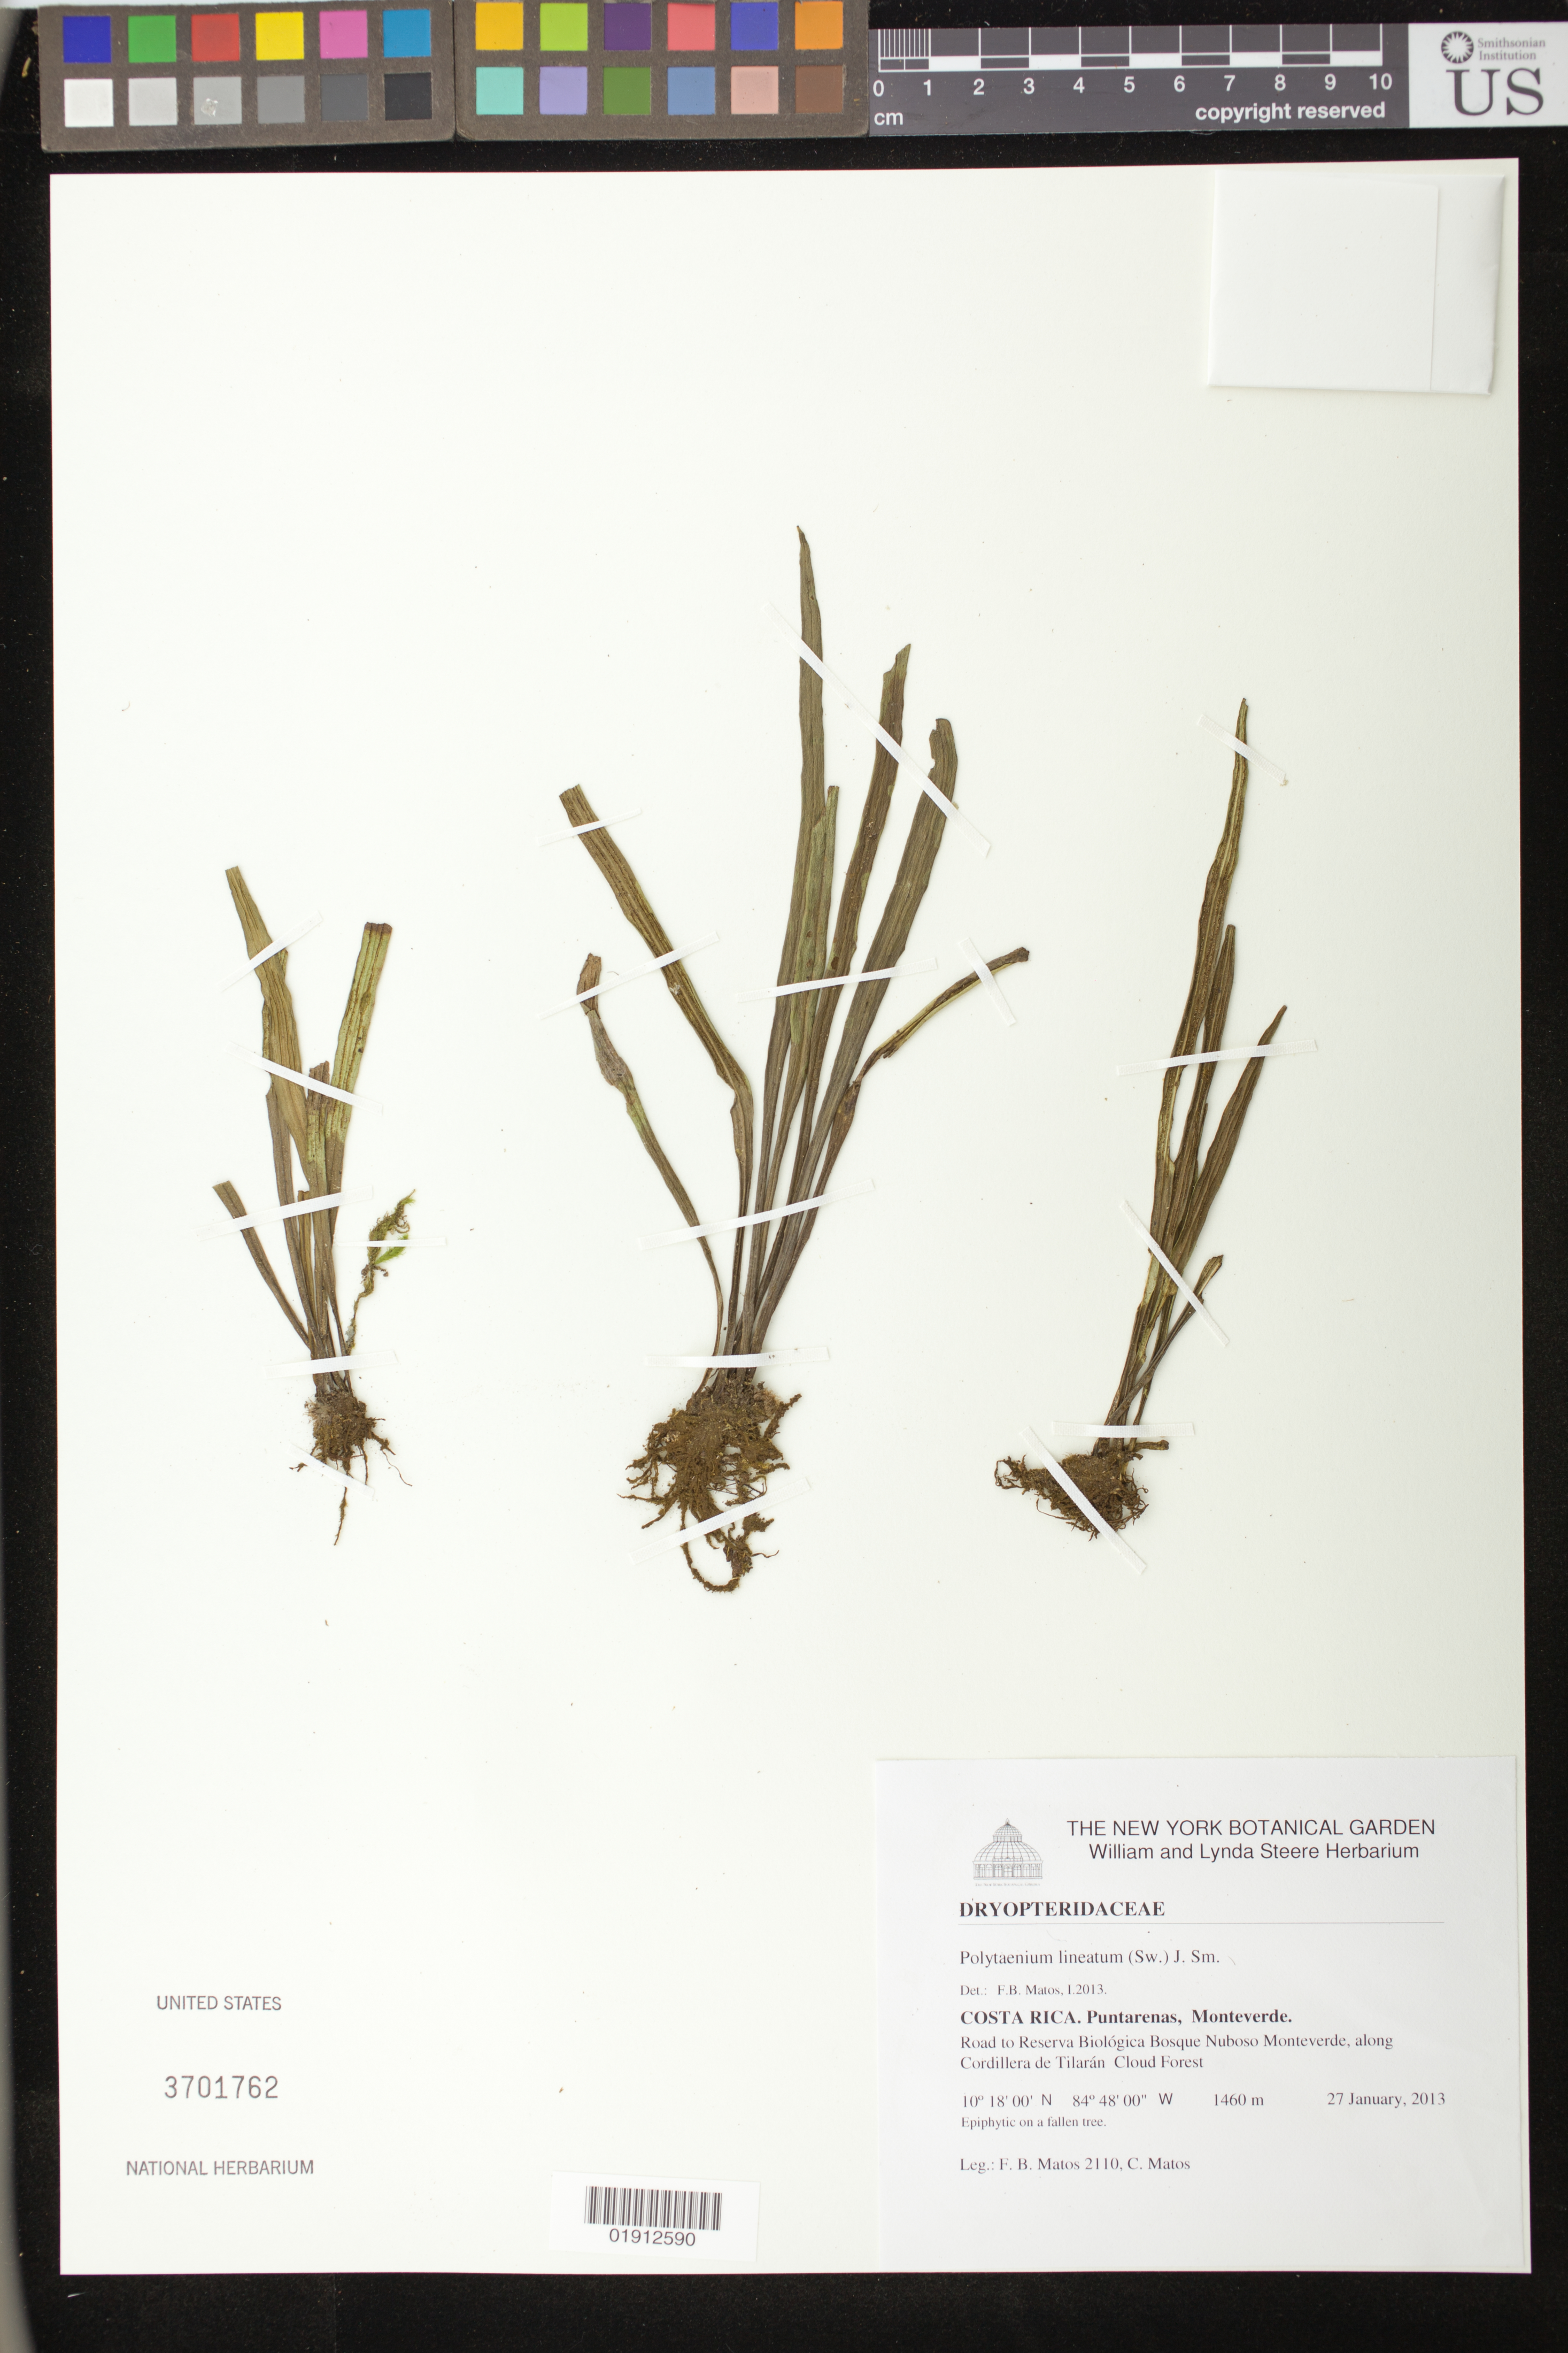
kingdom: Plantae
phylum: Tracheophyta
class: Polypodiopsida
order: Polypodiales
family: Pteridaceae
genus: Polytaenium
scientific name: Polytaenium lineatum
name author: (Sw.) Small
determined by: Matos, F. B.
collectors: F. Matos & C. Matos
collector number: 2110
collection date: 2013-01-27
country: Costa Rica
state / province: Puntarenas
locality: Monteverde. Road to Reserva Biologica Bosque Nuboso Monteverde, along Cordillera de Tilaran.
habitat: Cloud Forest, on a fallen tree.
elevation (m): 1460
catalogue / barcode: US 3701762